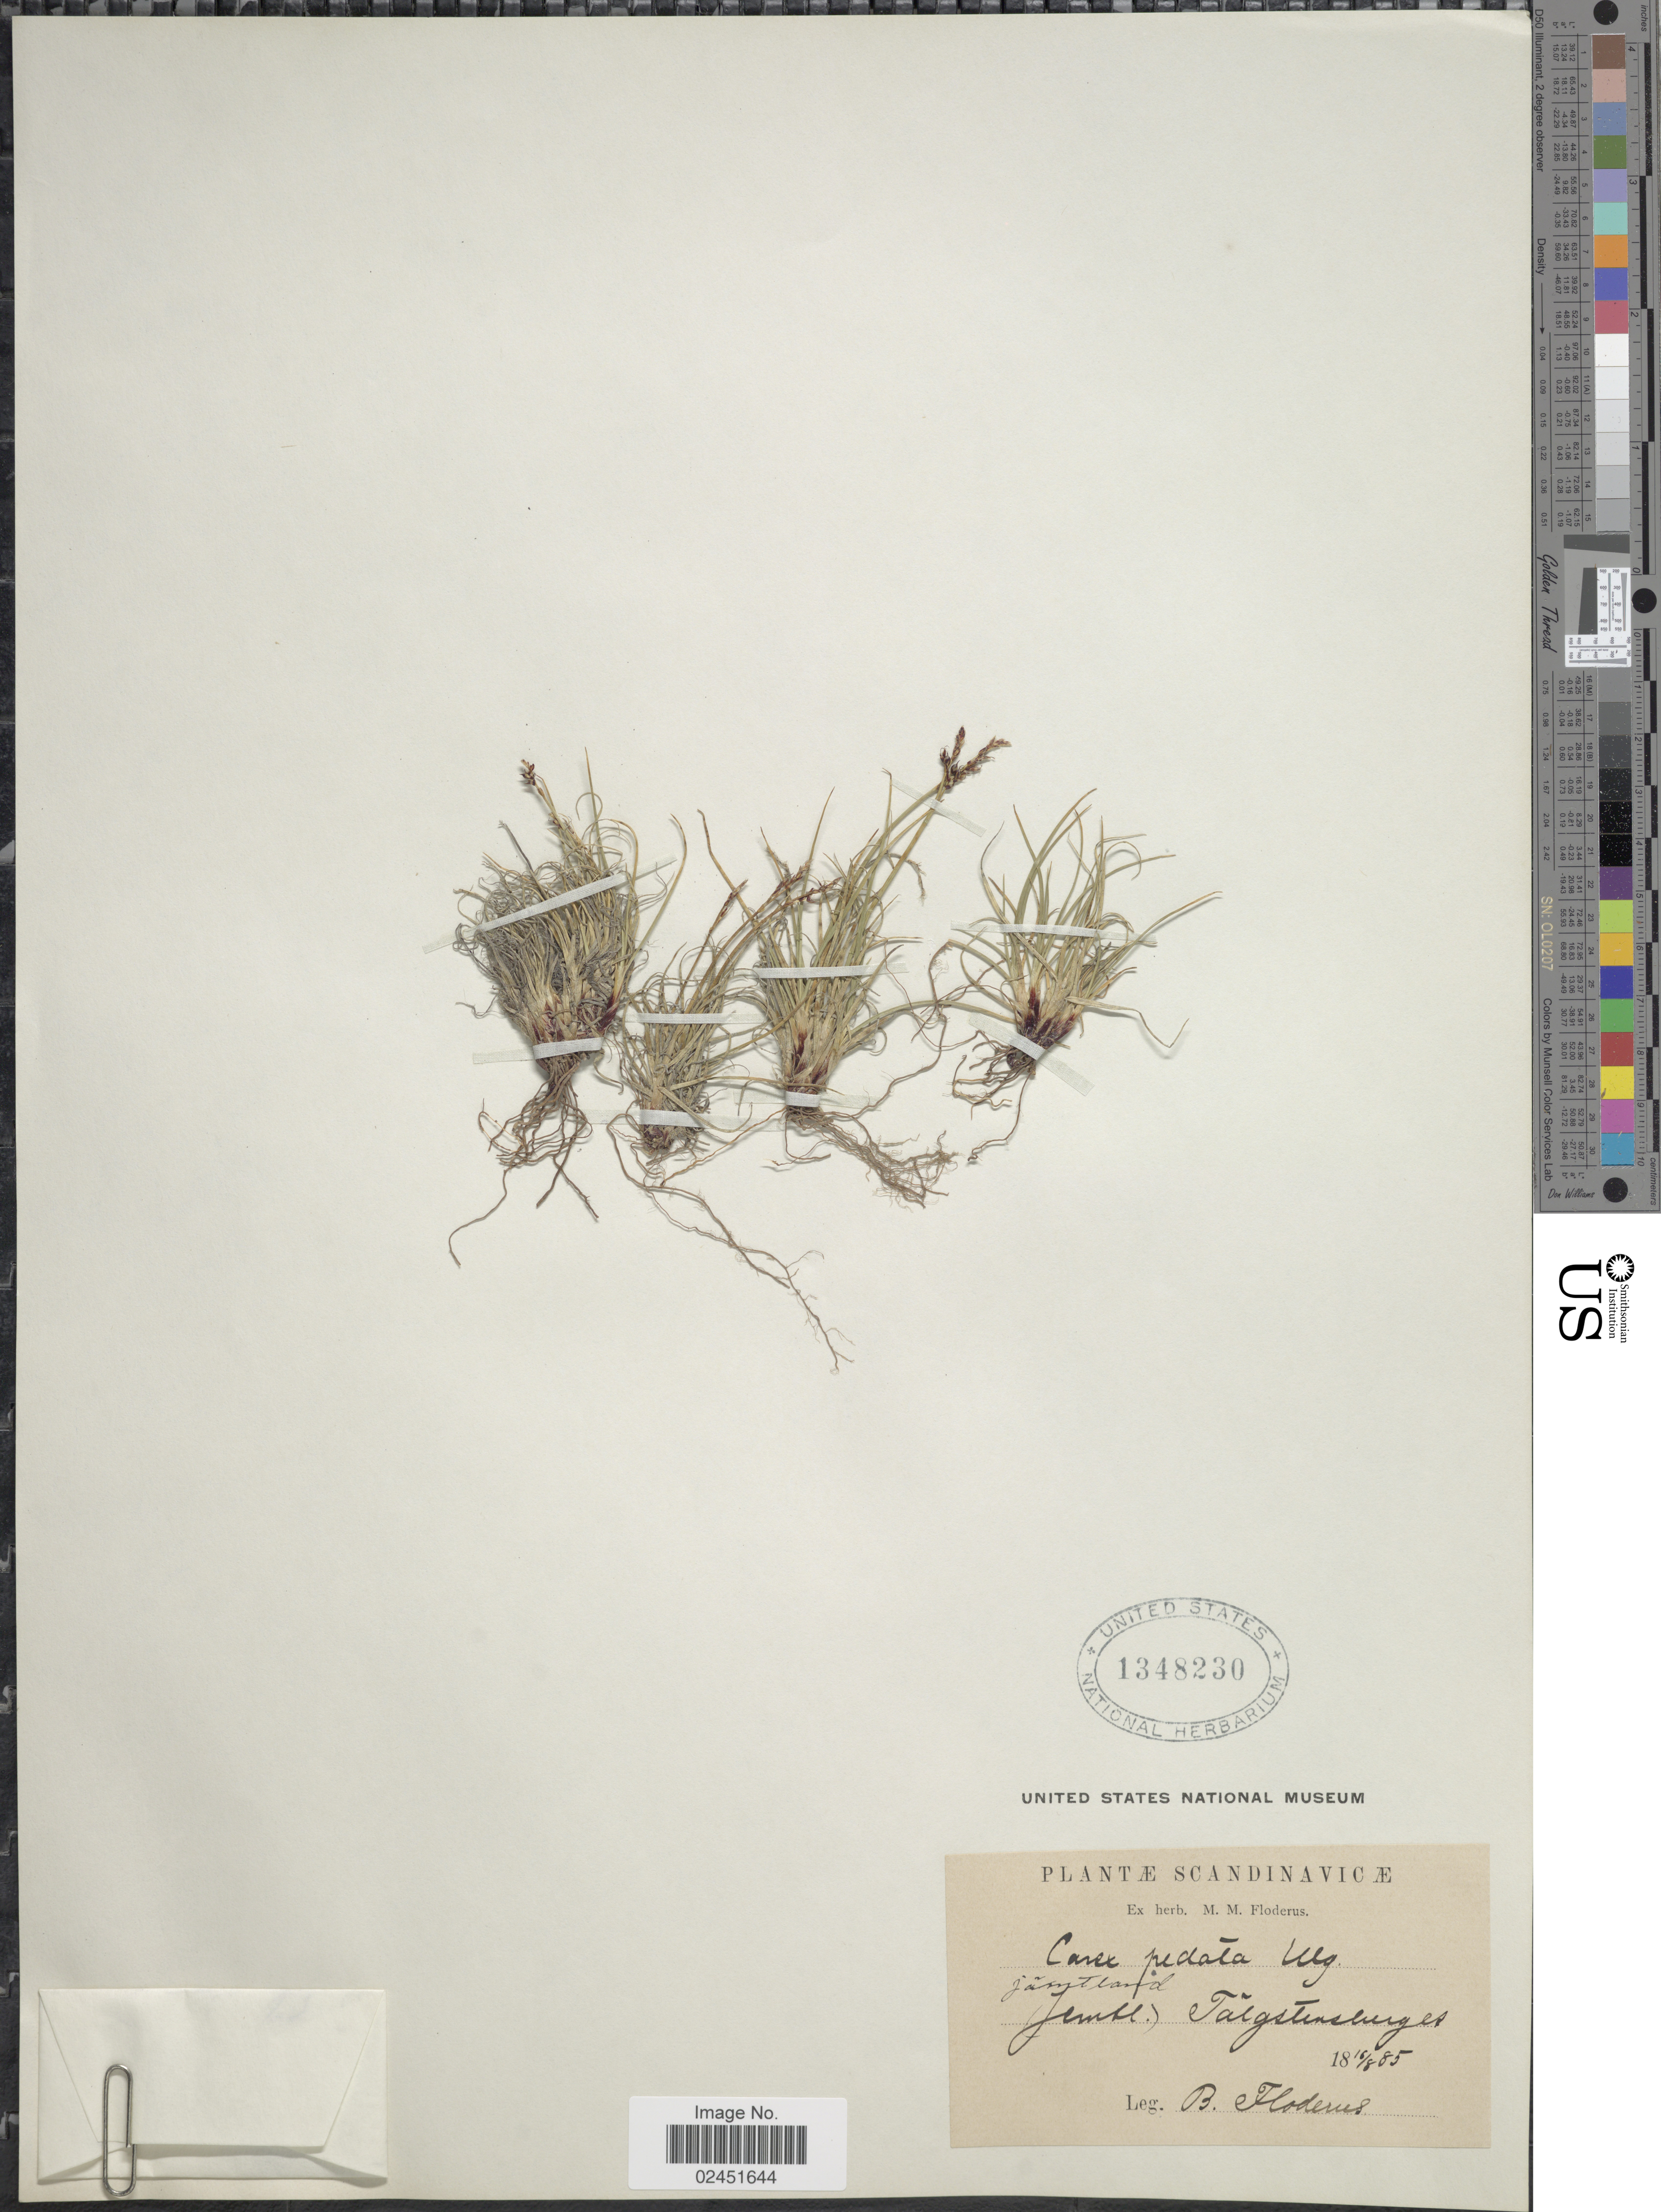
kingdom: Plantae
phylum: Tracheophyta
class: Liliopsida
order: Poales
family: Cyperaceae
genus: Carex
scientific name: Carex glacialis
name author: Mack.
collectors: B. G. O. Floderus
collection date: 1885-08-16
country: Sweden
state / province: Jämtland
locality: Scandinavicae. ( Jemtl. )Talgstensberget.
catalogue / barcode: US 1348230